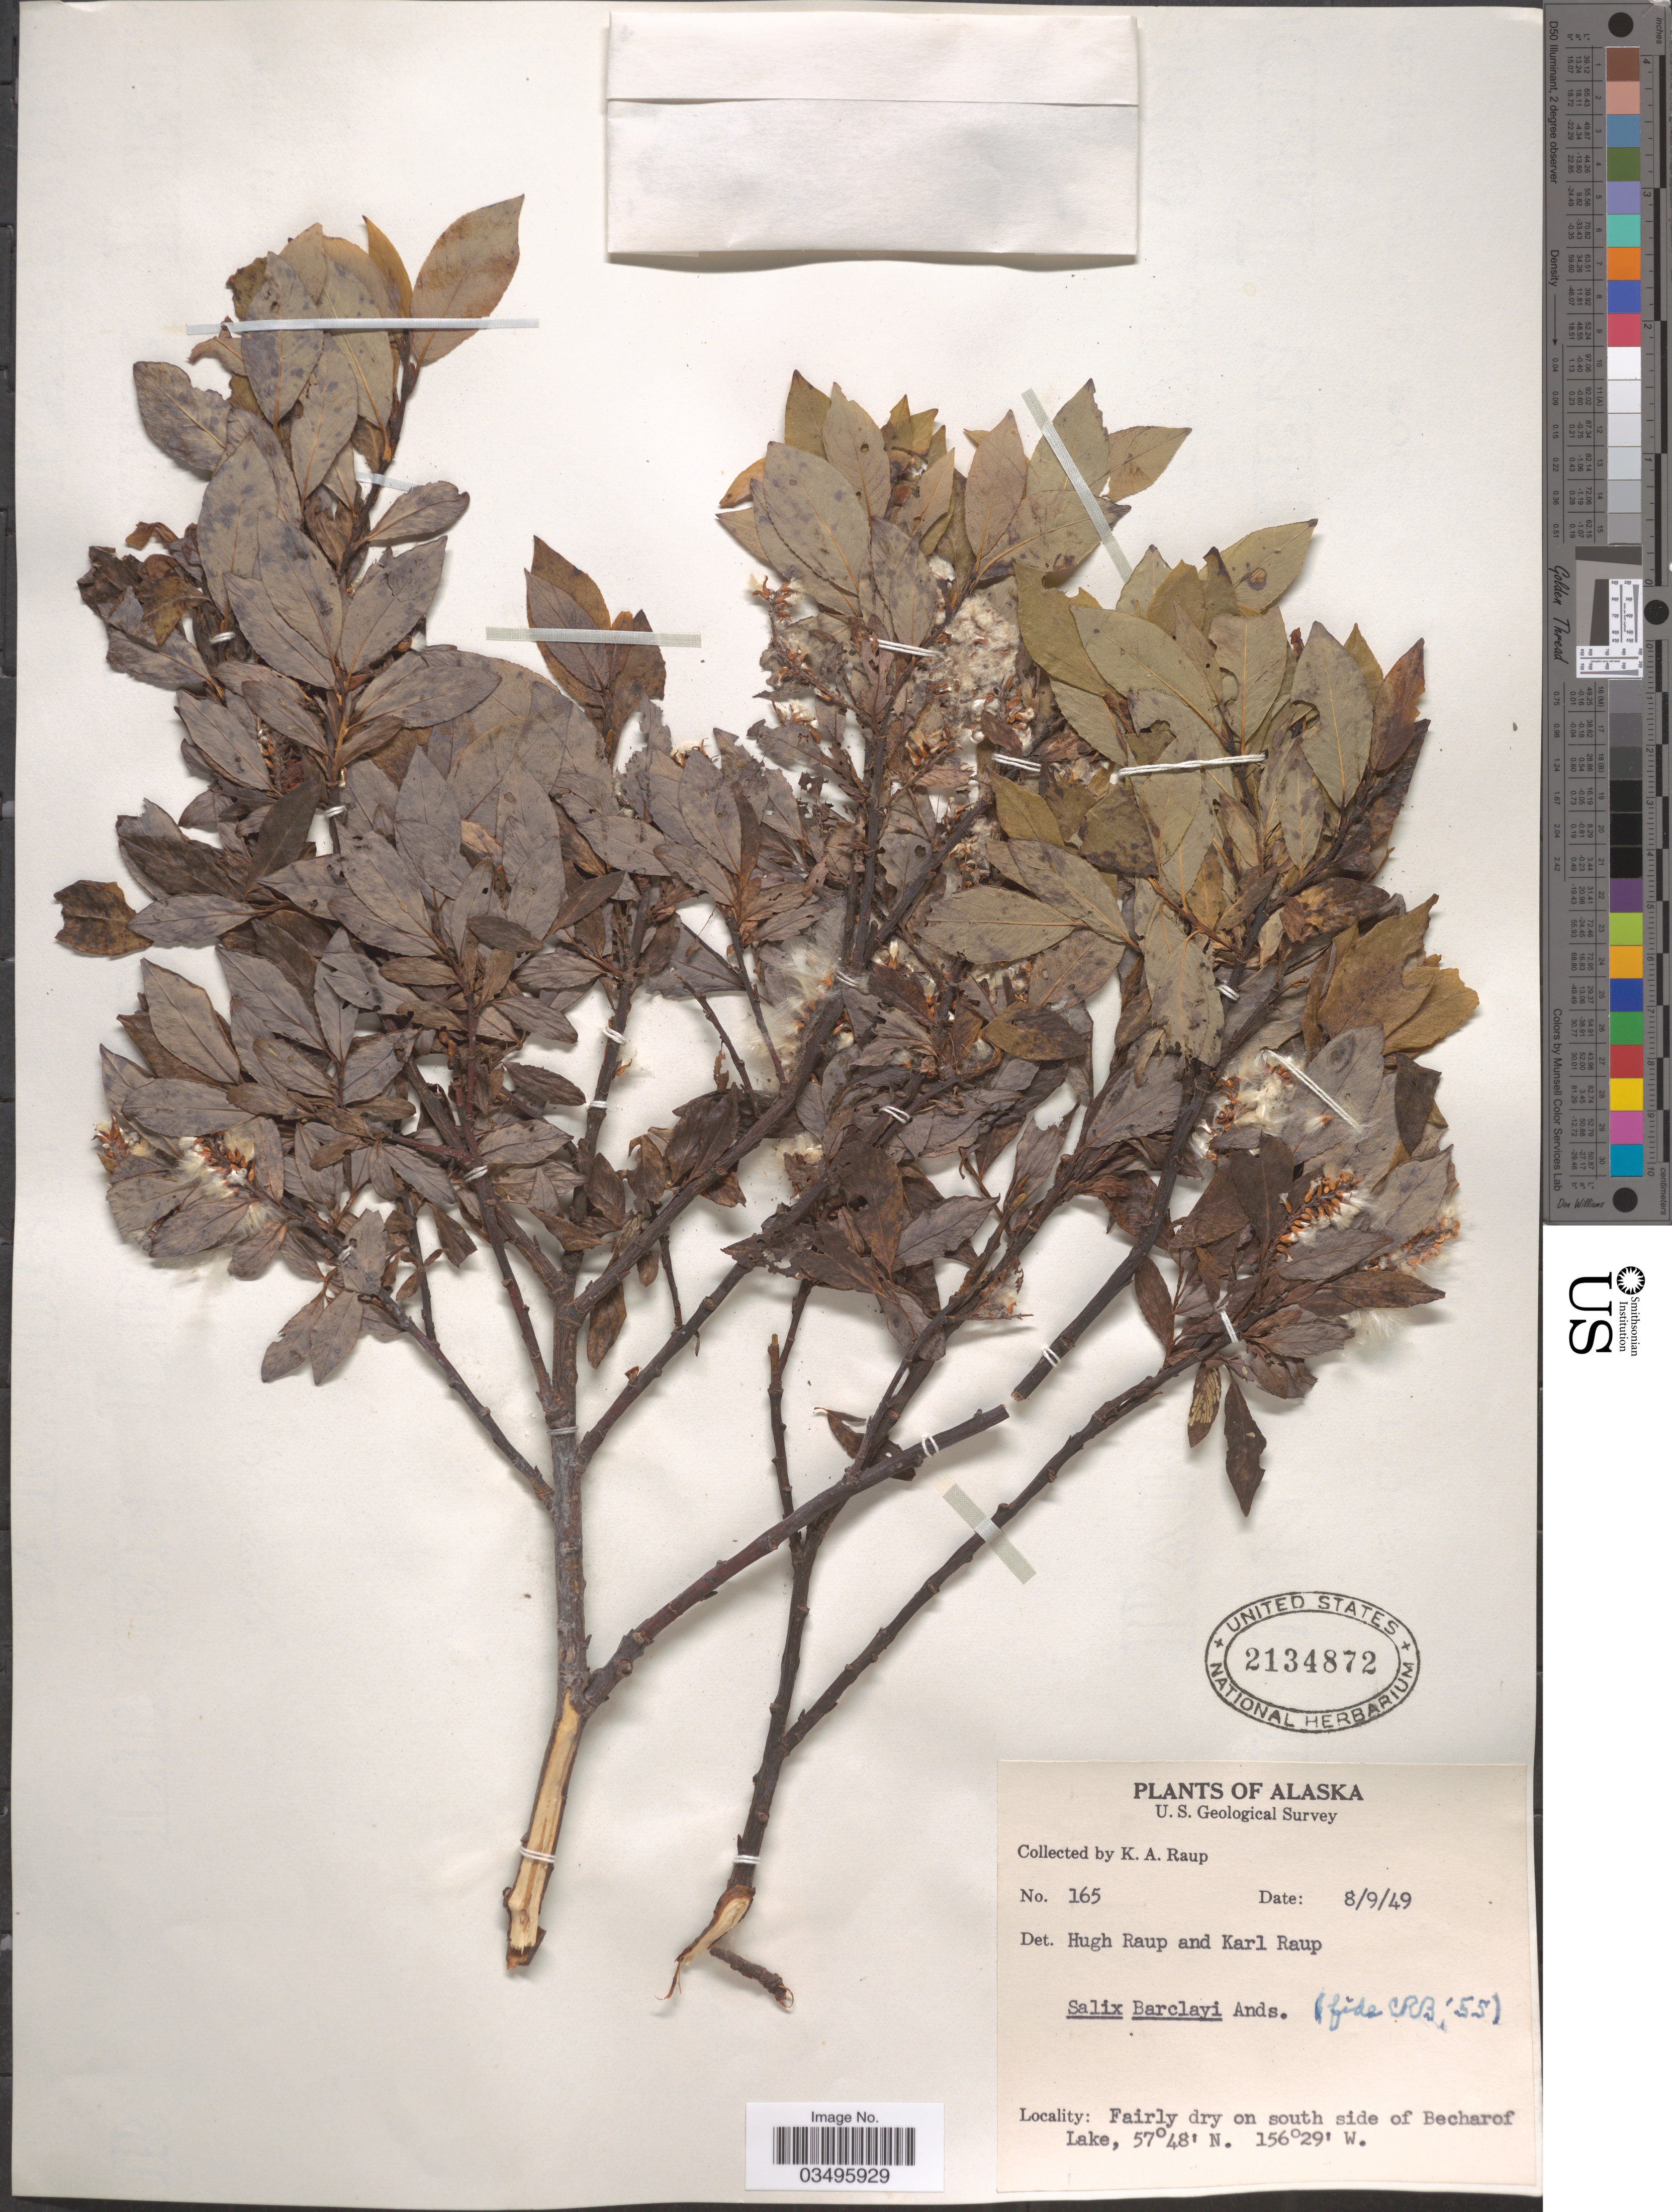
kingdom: Plantae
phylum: Tracheophyta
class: Magnoliopsida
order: Malpighiales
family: Salicaceae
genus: Salix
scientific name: Salix barclayi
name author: Andersson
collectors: K. Raup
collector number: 165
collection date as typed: Transcribed d/m/y: 9/8/49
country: United States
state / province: Alaska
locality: Fairly dry on south side of Becharof Lake.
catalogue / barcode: US 2134872